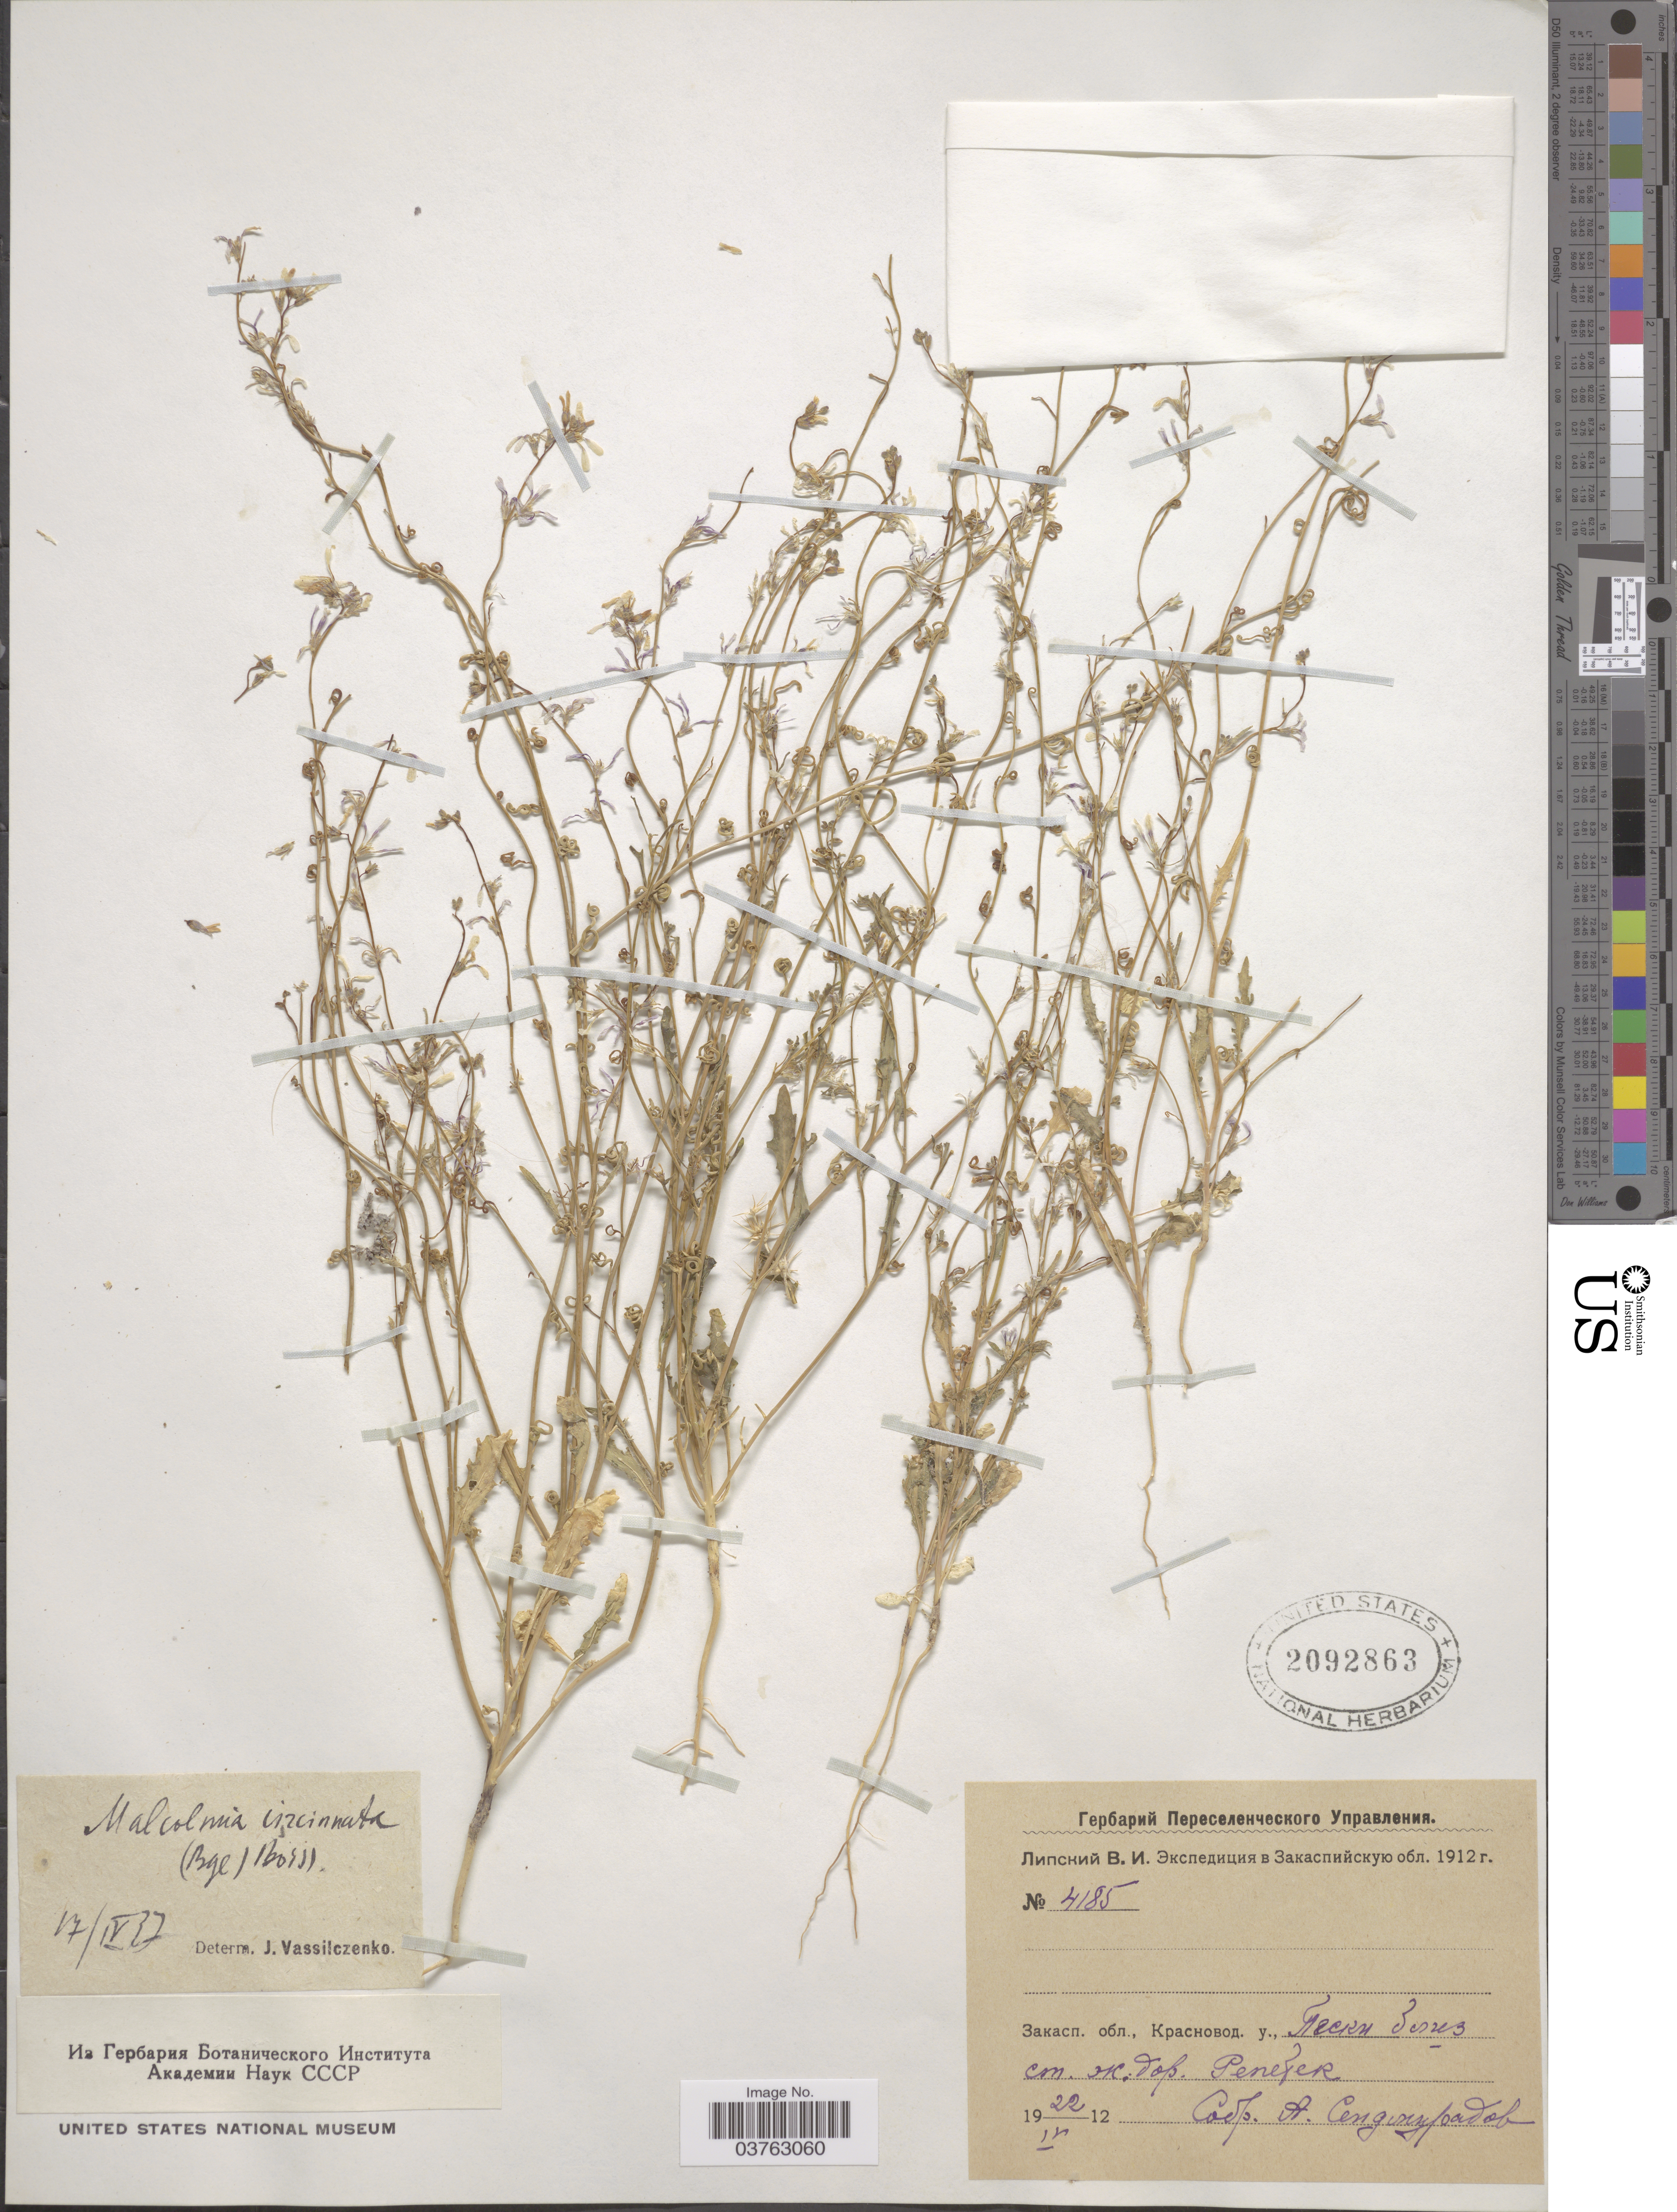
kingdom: Plantae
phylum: Tracheophyta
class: Magnoliopsida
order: Brassicales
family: Brassicaceae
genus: Malcolmia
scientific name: Malcolmia circinnata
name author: (Bunge) Boiss.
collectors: A. Sepdmuradov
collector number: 4185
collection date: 1912-04-22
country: Turkmenistan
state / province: Lebap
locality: Repetek Station.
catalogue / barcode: US 2092863